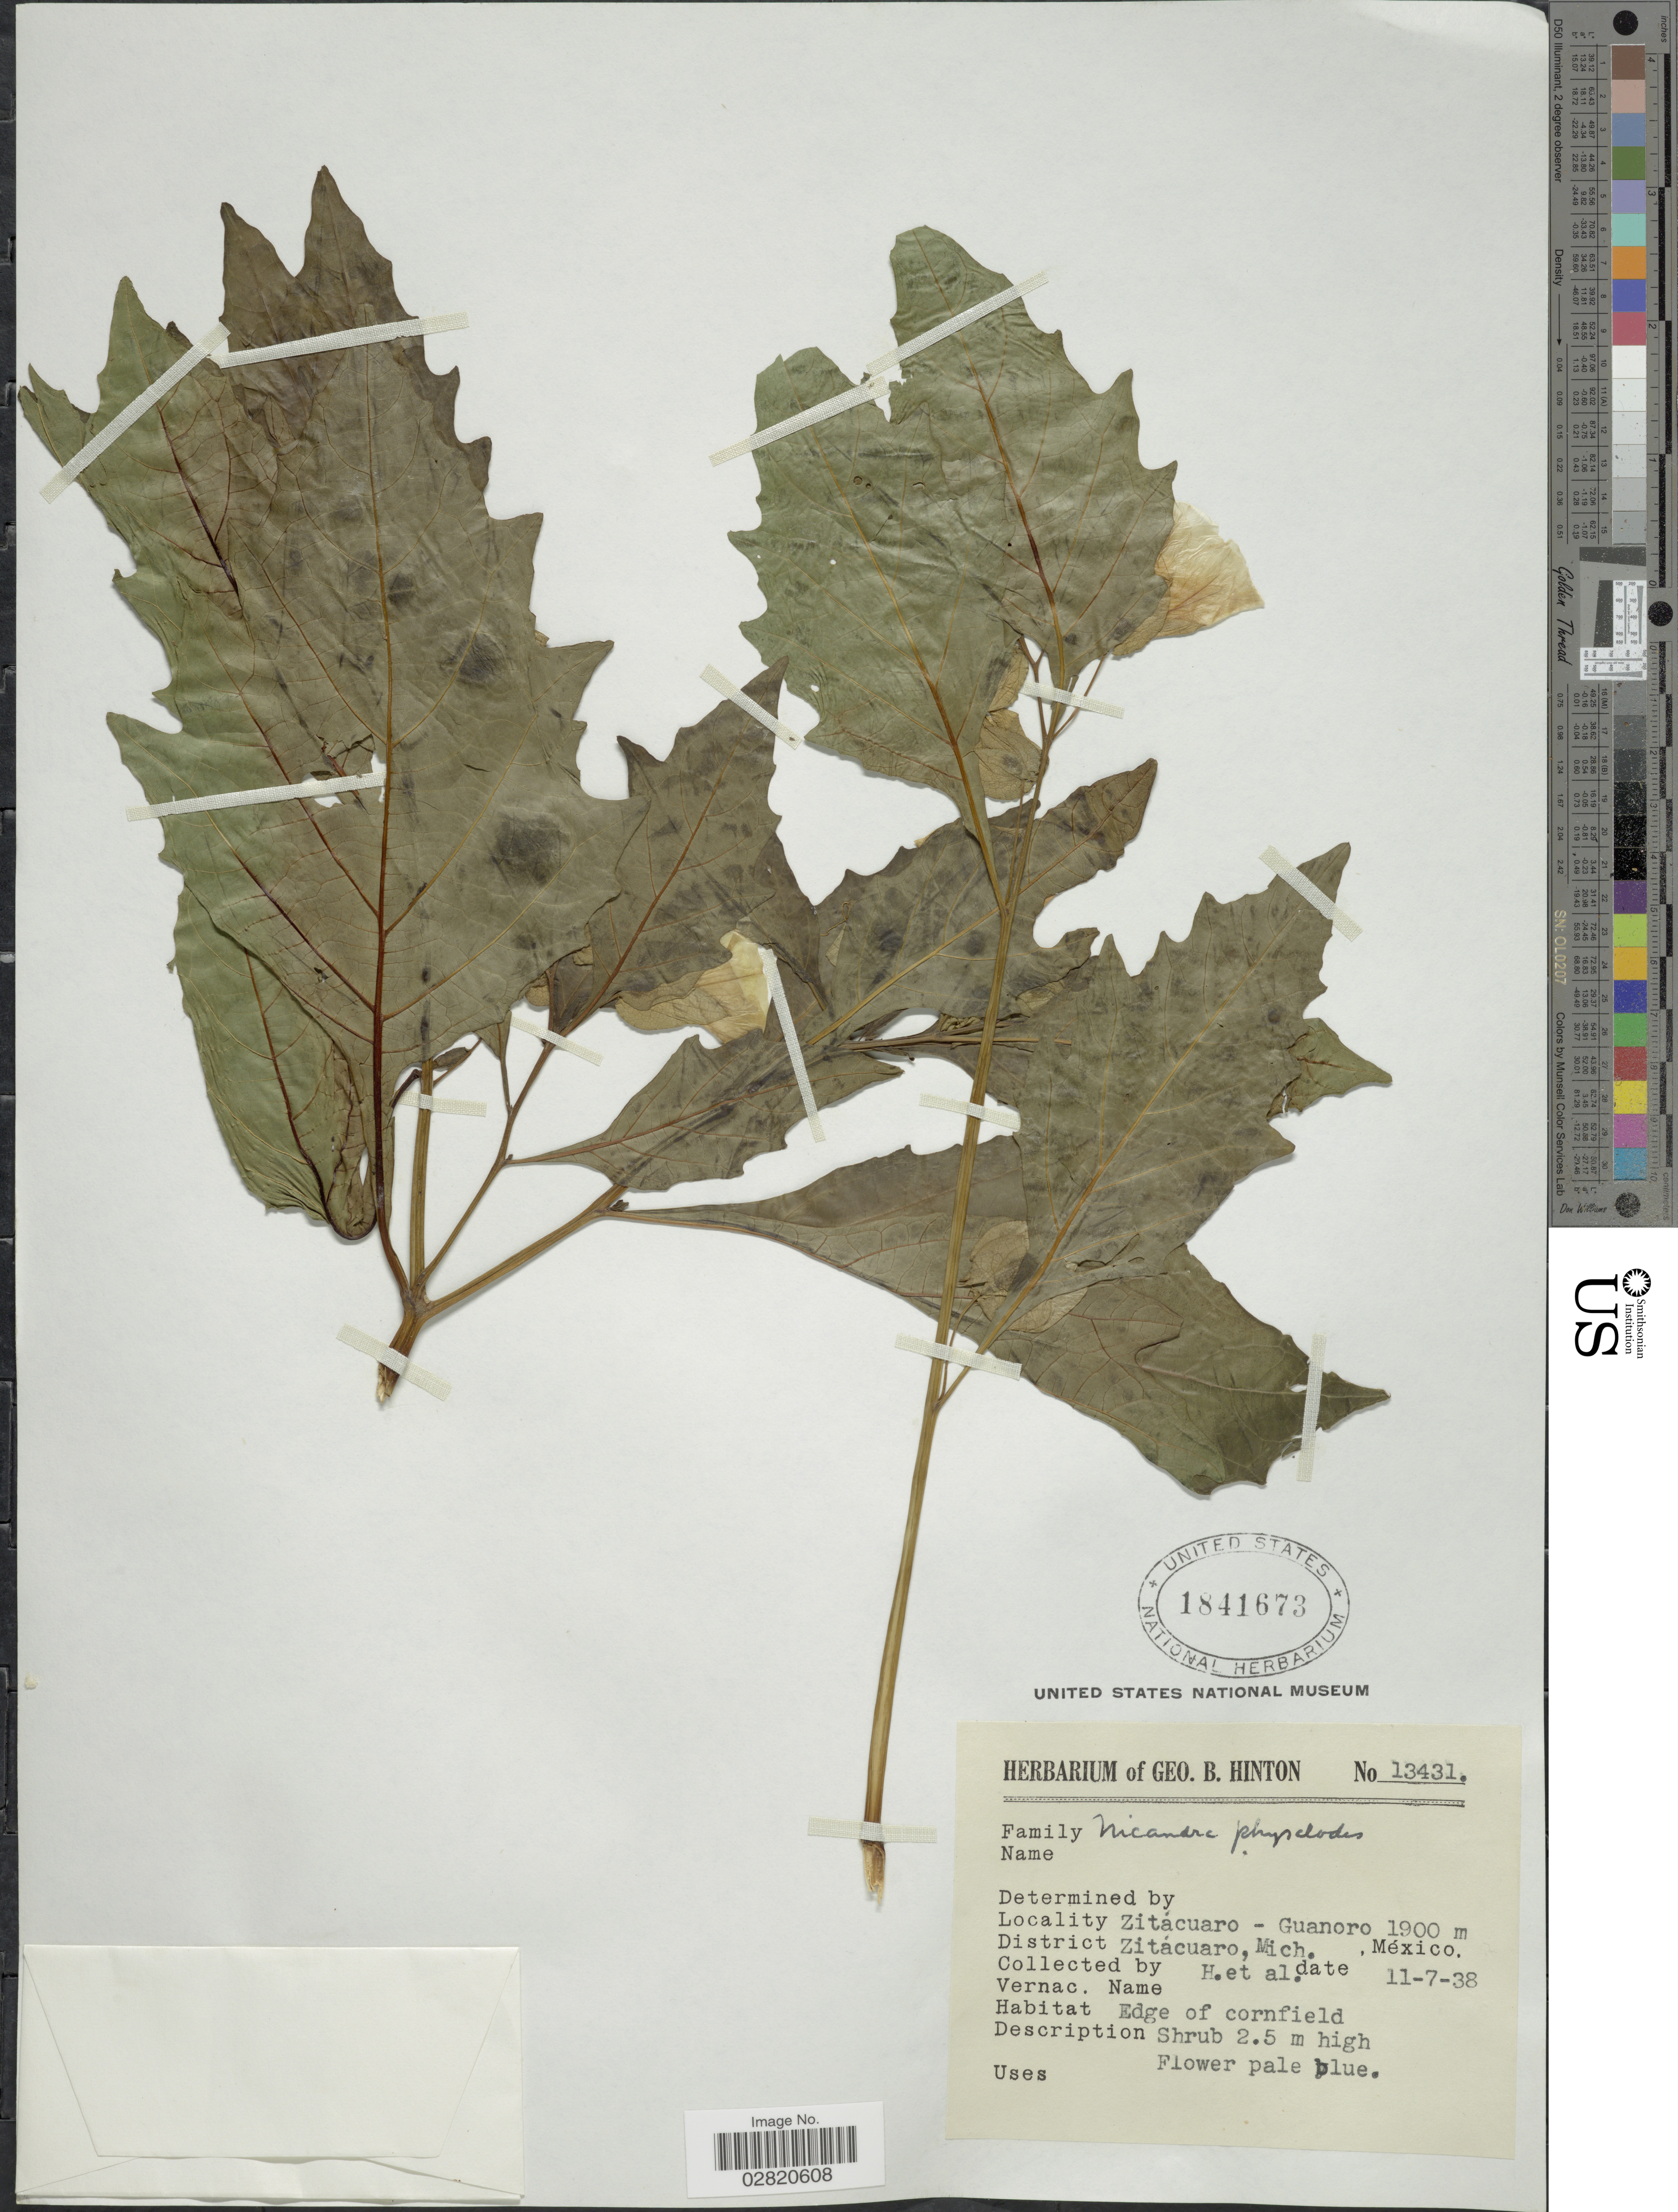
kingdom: Plantae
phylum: Tracheophyta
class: Magnoliopsida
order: Solanales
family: Solanaceae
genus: Nicandra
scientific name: Nicandra physalodes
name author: (L.) Gaertn.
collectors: G. B. Hinton & et al.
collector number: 13431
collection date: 1938-07-11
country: Mexico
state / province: Michoacán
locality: Zitácuaro-Guanoro. District Zitácuaro.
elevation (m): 1900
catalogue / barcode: US 1841673